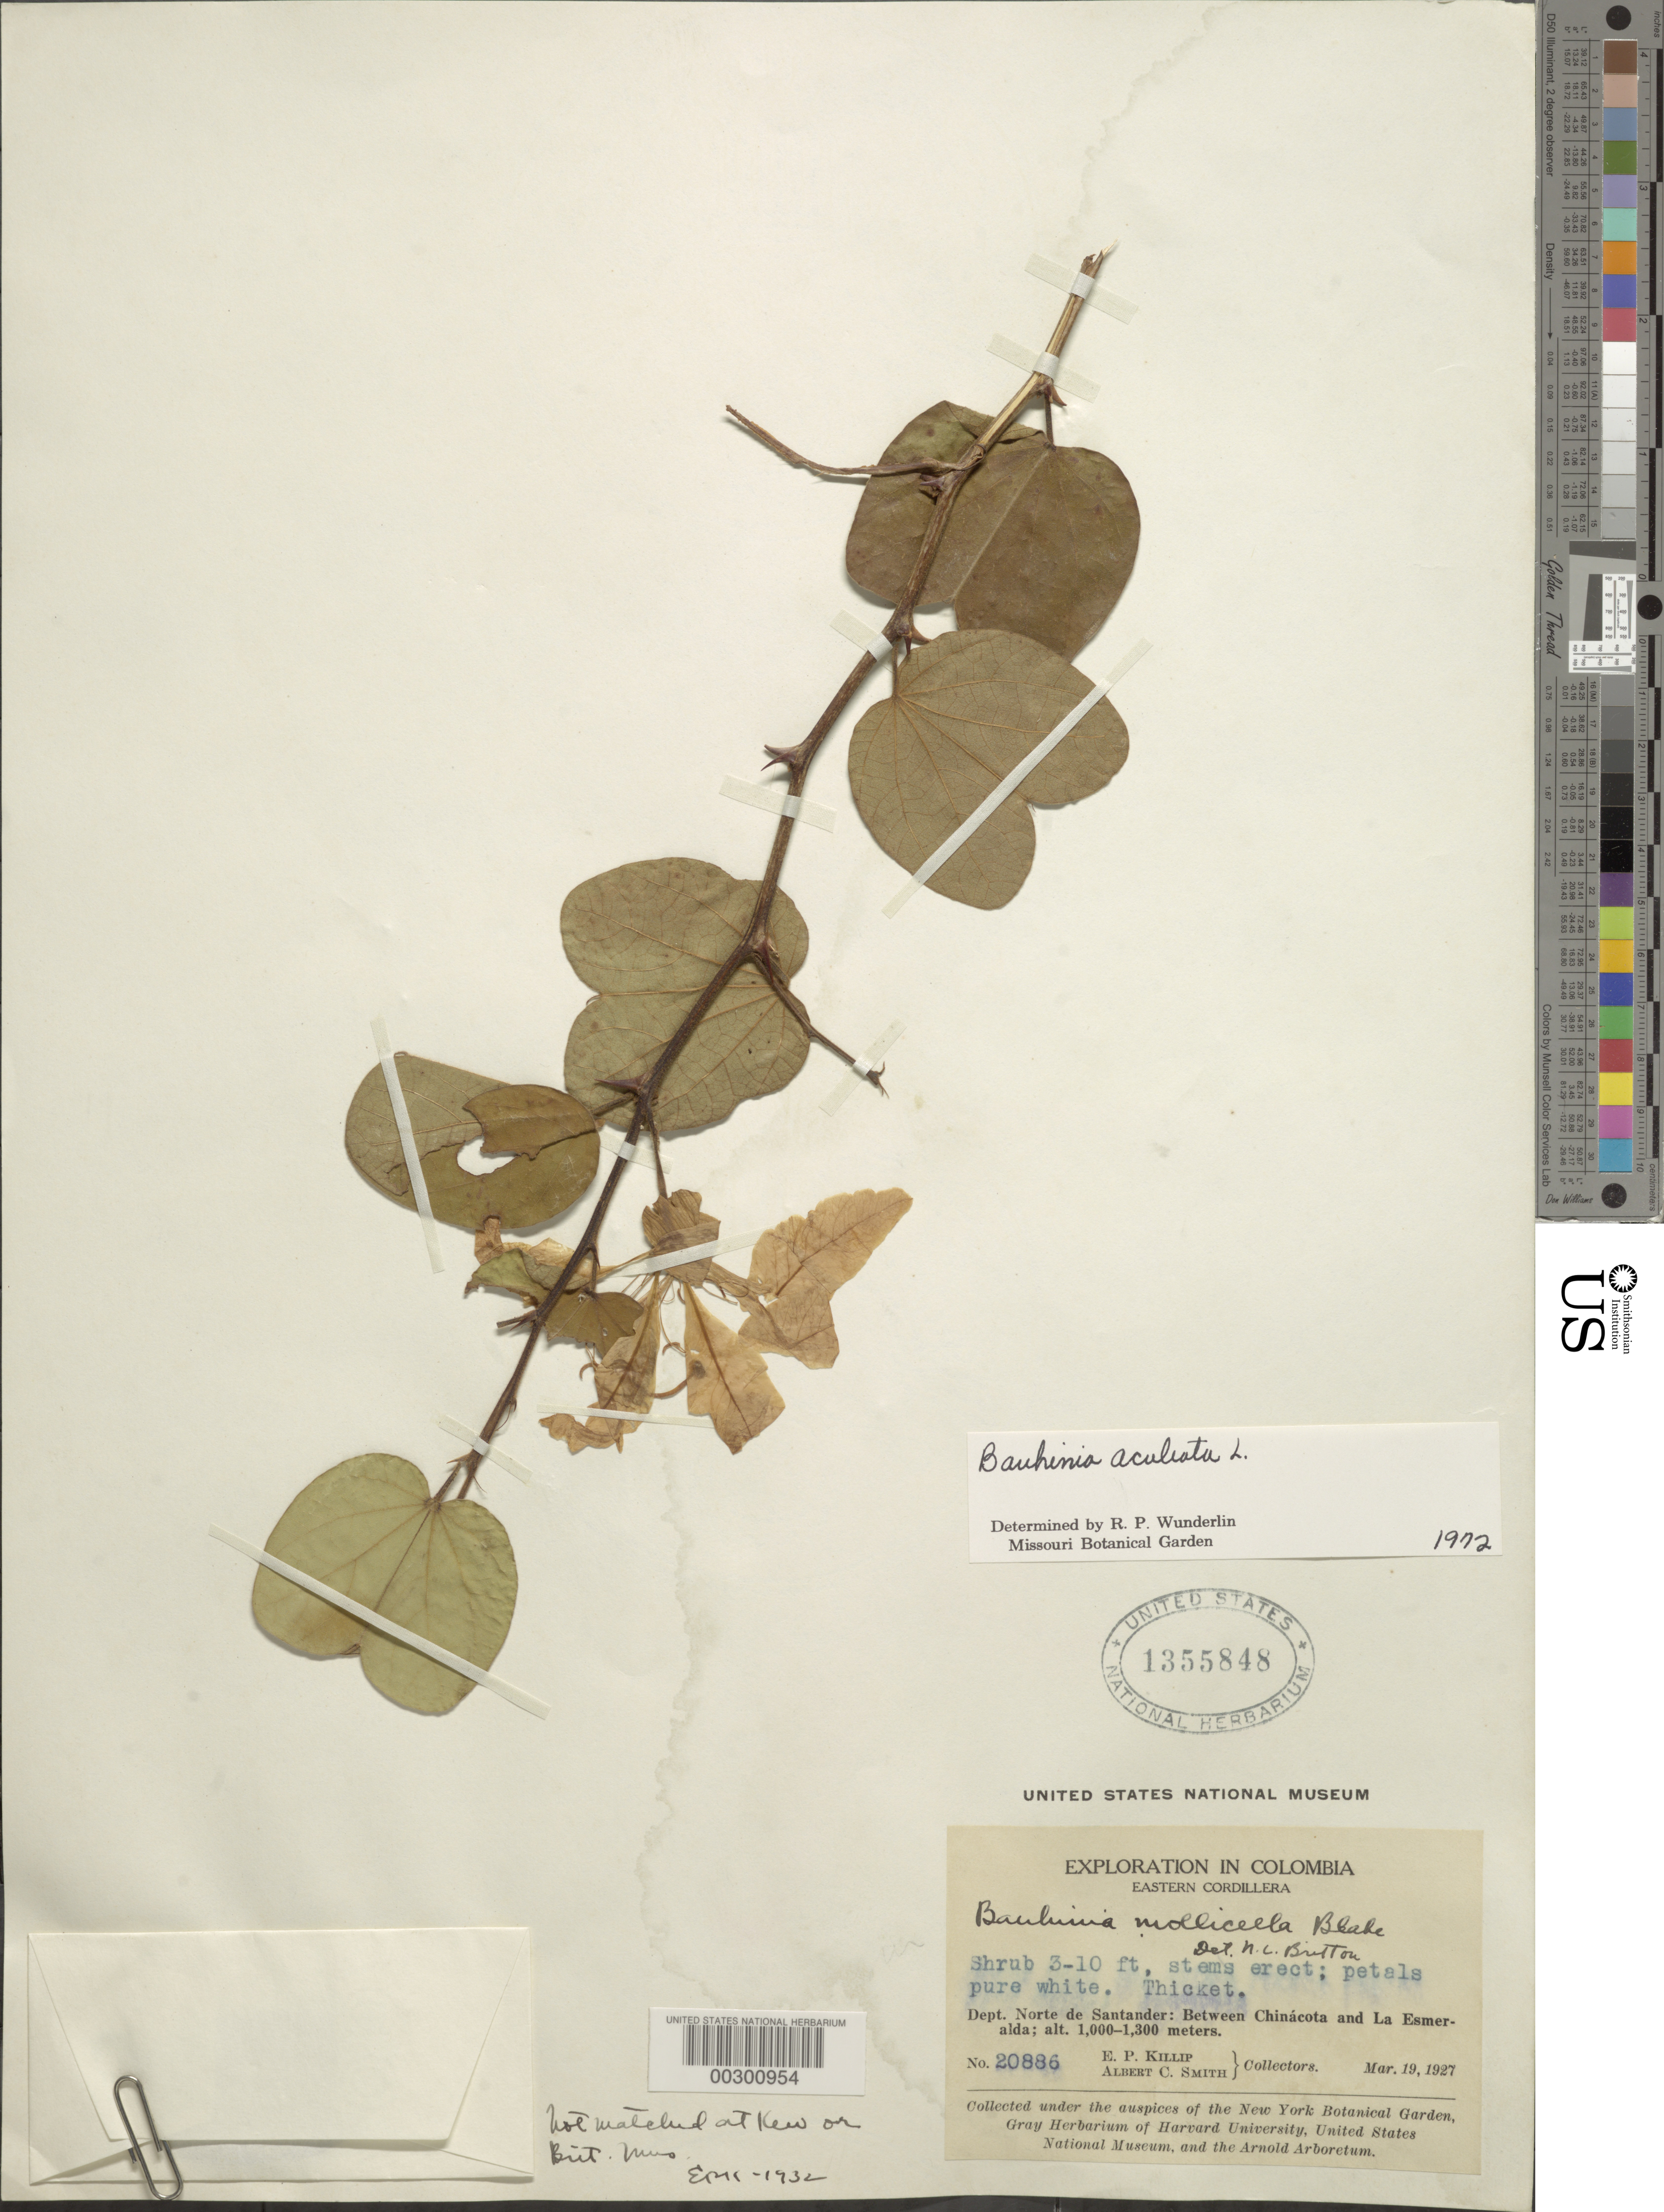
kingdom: Plantae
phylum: Tracheophyta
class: Magnoliopsida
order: Fabales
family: Fabaceae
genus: Bauhinia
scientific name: Bauhinia aculeata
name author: L.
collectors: E. P. Killip & A. C. Smith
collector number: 20886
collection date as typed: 19 Mar 1927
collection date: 1927-03-19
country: Colombia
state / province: Norte de Santander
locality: Between China Cota and la Esmeralda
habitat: Thicket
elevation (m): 1000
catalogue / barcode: US 1355848